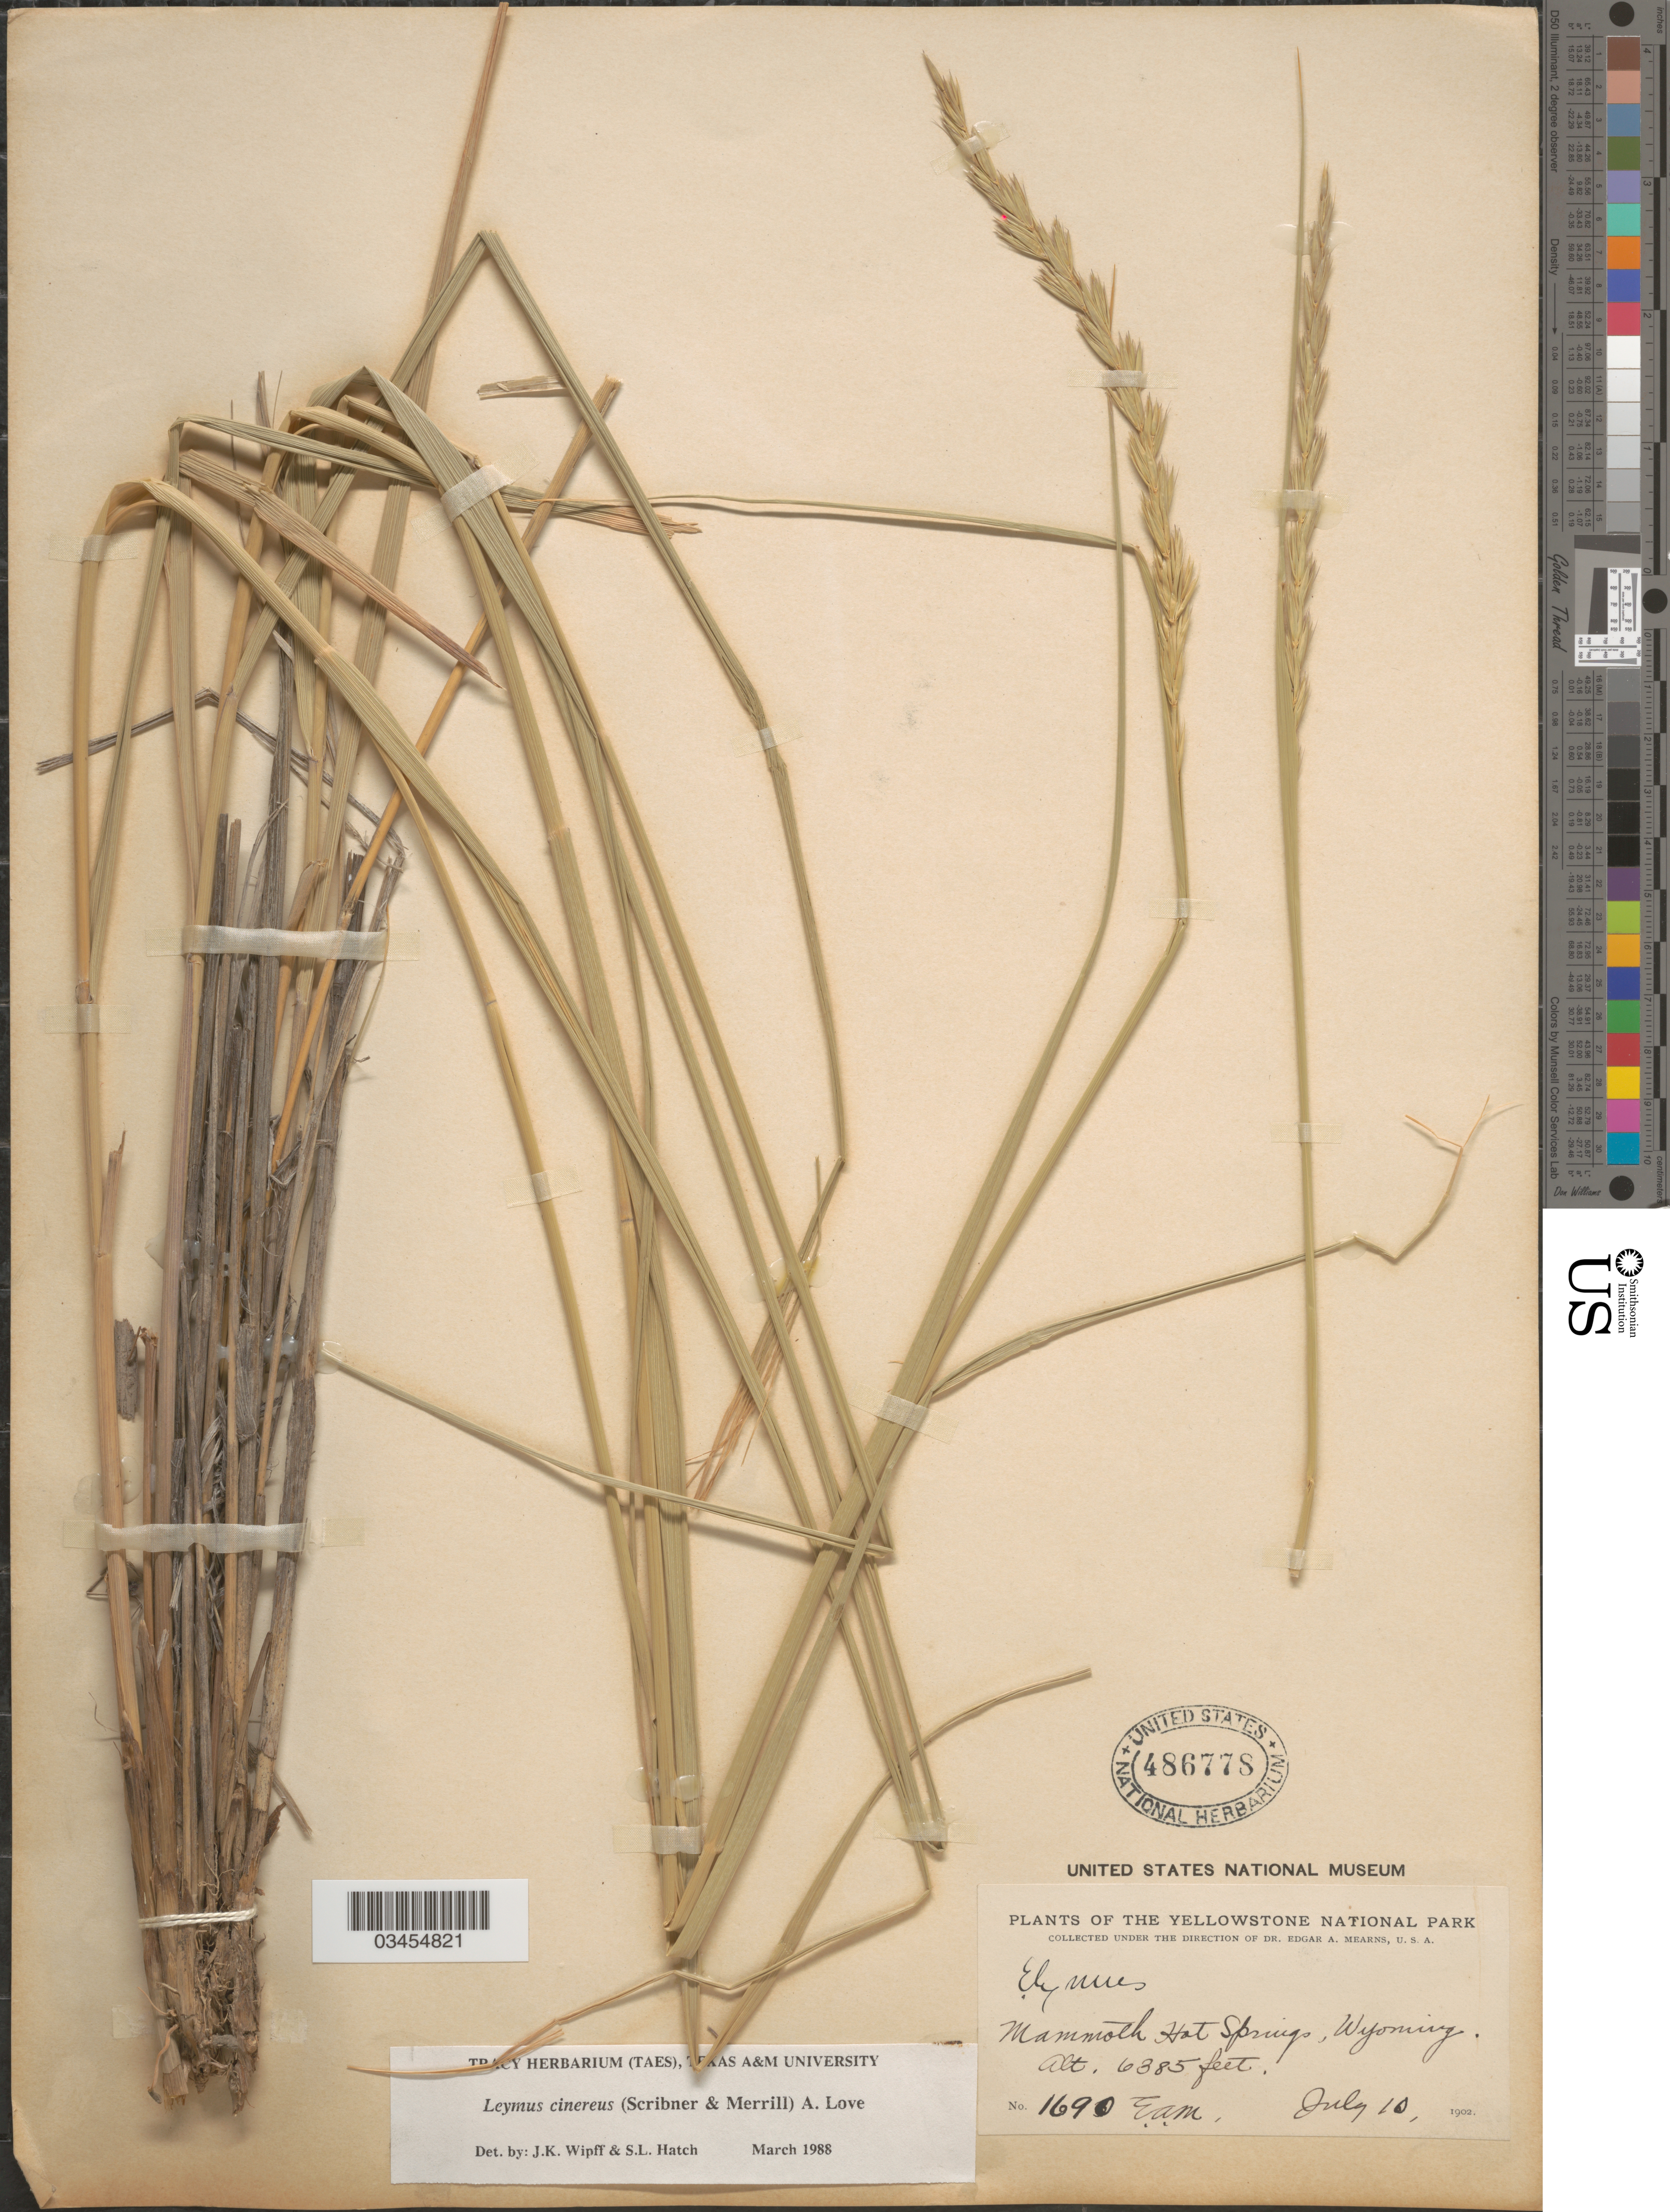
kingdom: Plantae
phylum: Tracheophyta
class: Liliopsida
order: Poales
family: Poaceae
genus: Leymus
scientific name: Leymus cinereus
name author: (Scribn. & Merr.) Á. Löve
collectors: E. A. Mearns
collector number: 1690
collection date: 1902-07-10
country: United States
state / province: Wyoming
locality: The Yellowstone National Park. Mammoth Hot Springs.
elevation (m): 1946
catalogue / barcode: US 486778